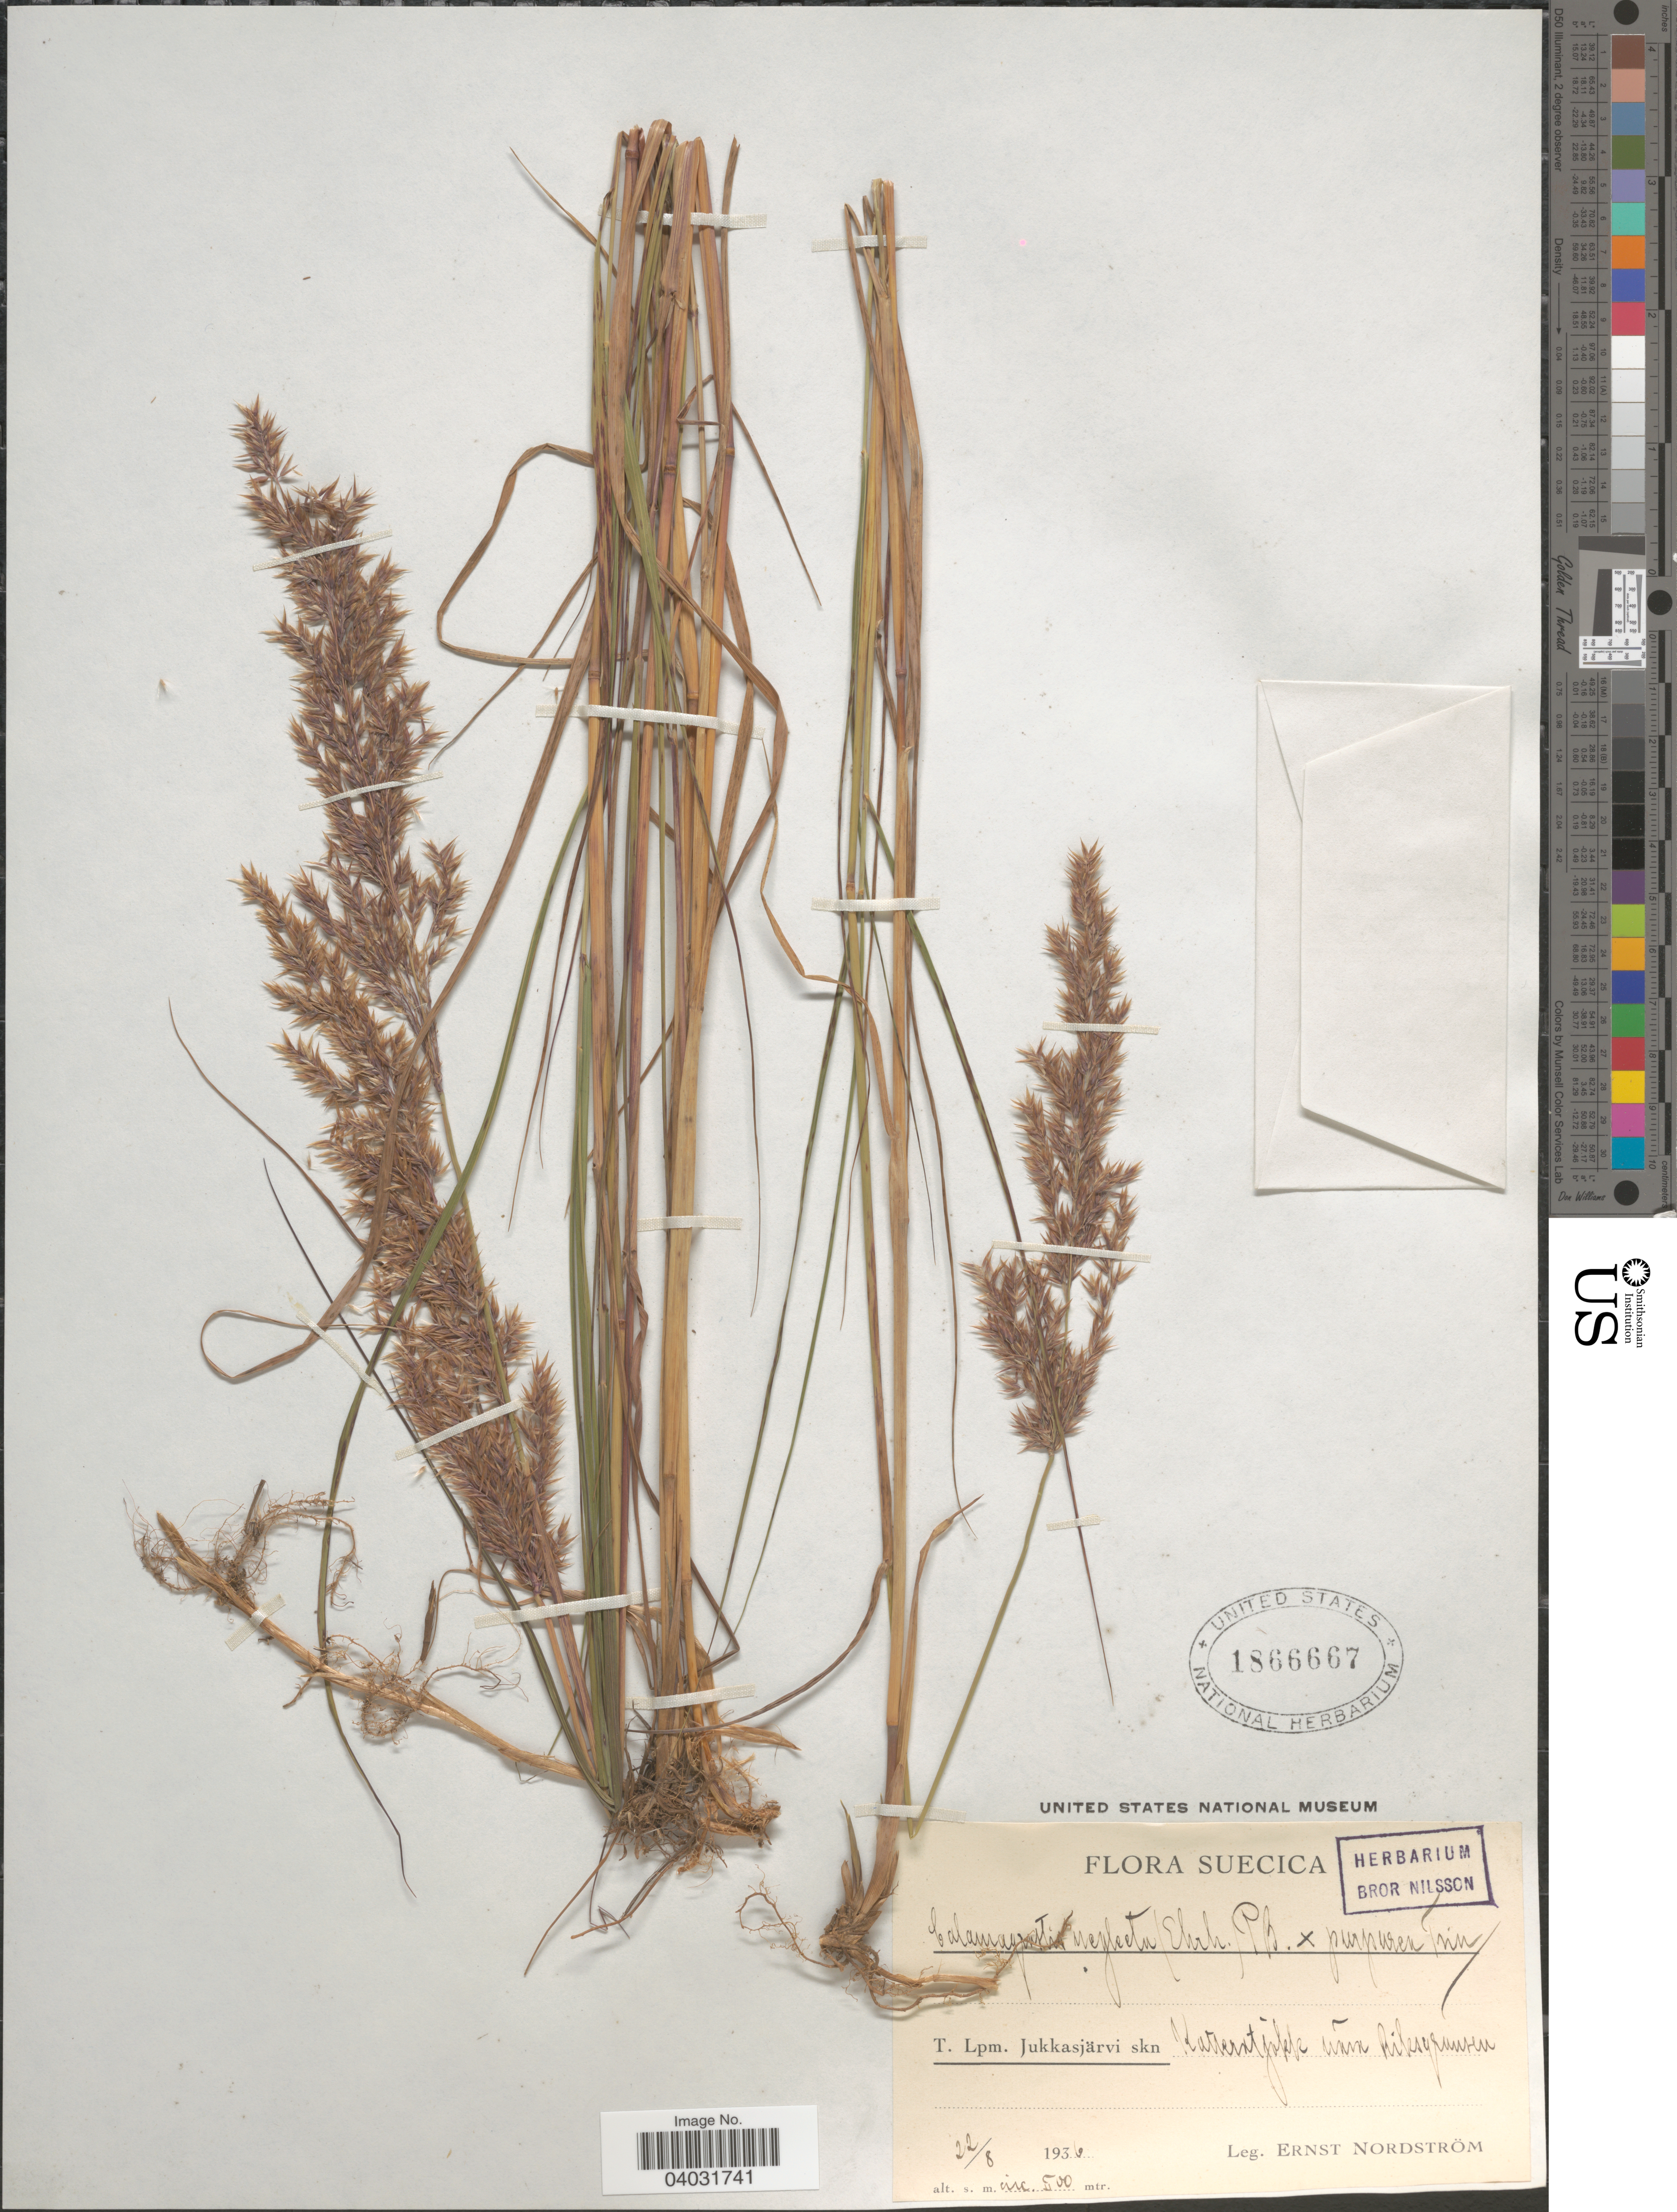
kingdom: Plantae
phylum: Tracheophyta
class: Liliopsida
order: Poales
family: Poaceae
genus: Calamagrostis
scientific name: Calamagrostis sp.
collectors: E. Nordström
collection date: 1936-08-22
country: Sweden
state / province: Norrbotten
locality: Suecica. T. Lpm. Jukkasjärvi skn. Katterjokk unon Riksgränsen. [interpreted]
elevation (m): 500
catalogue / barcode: US 1866667